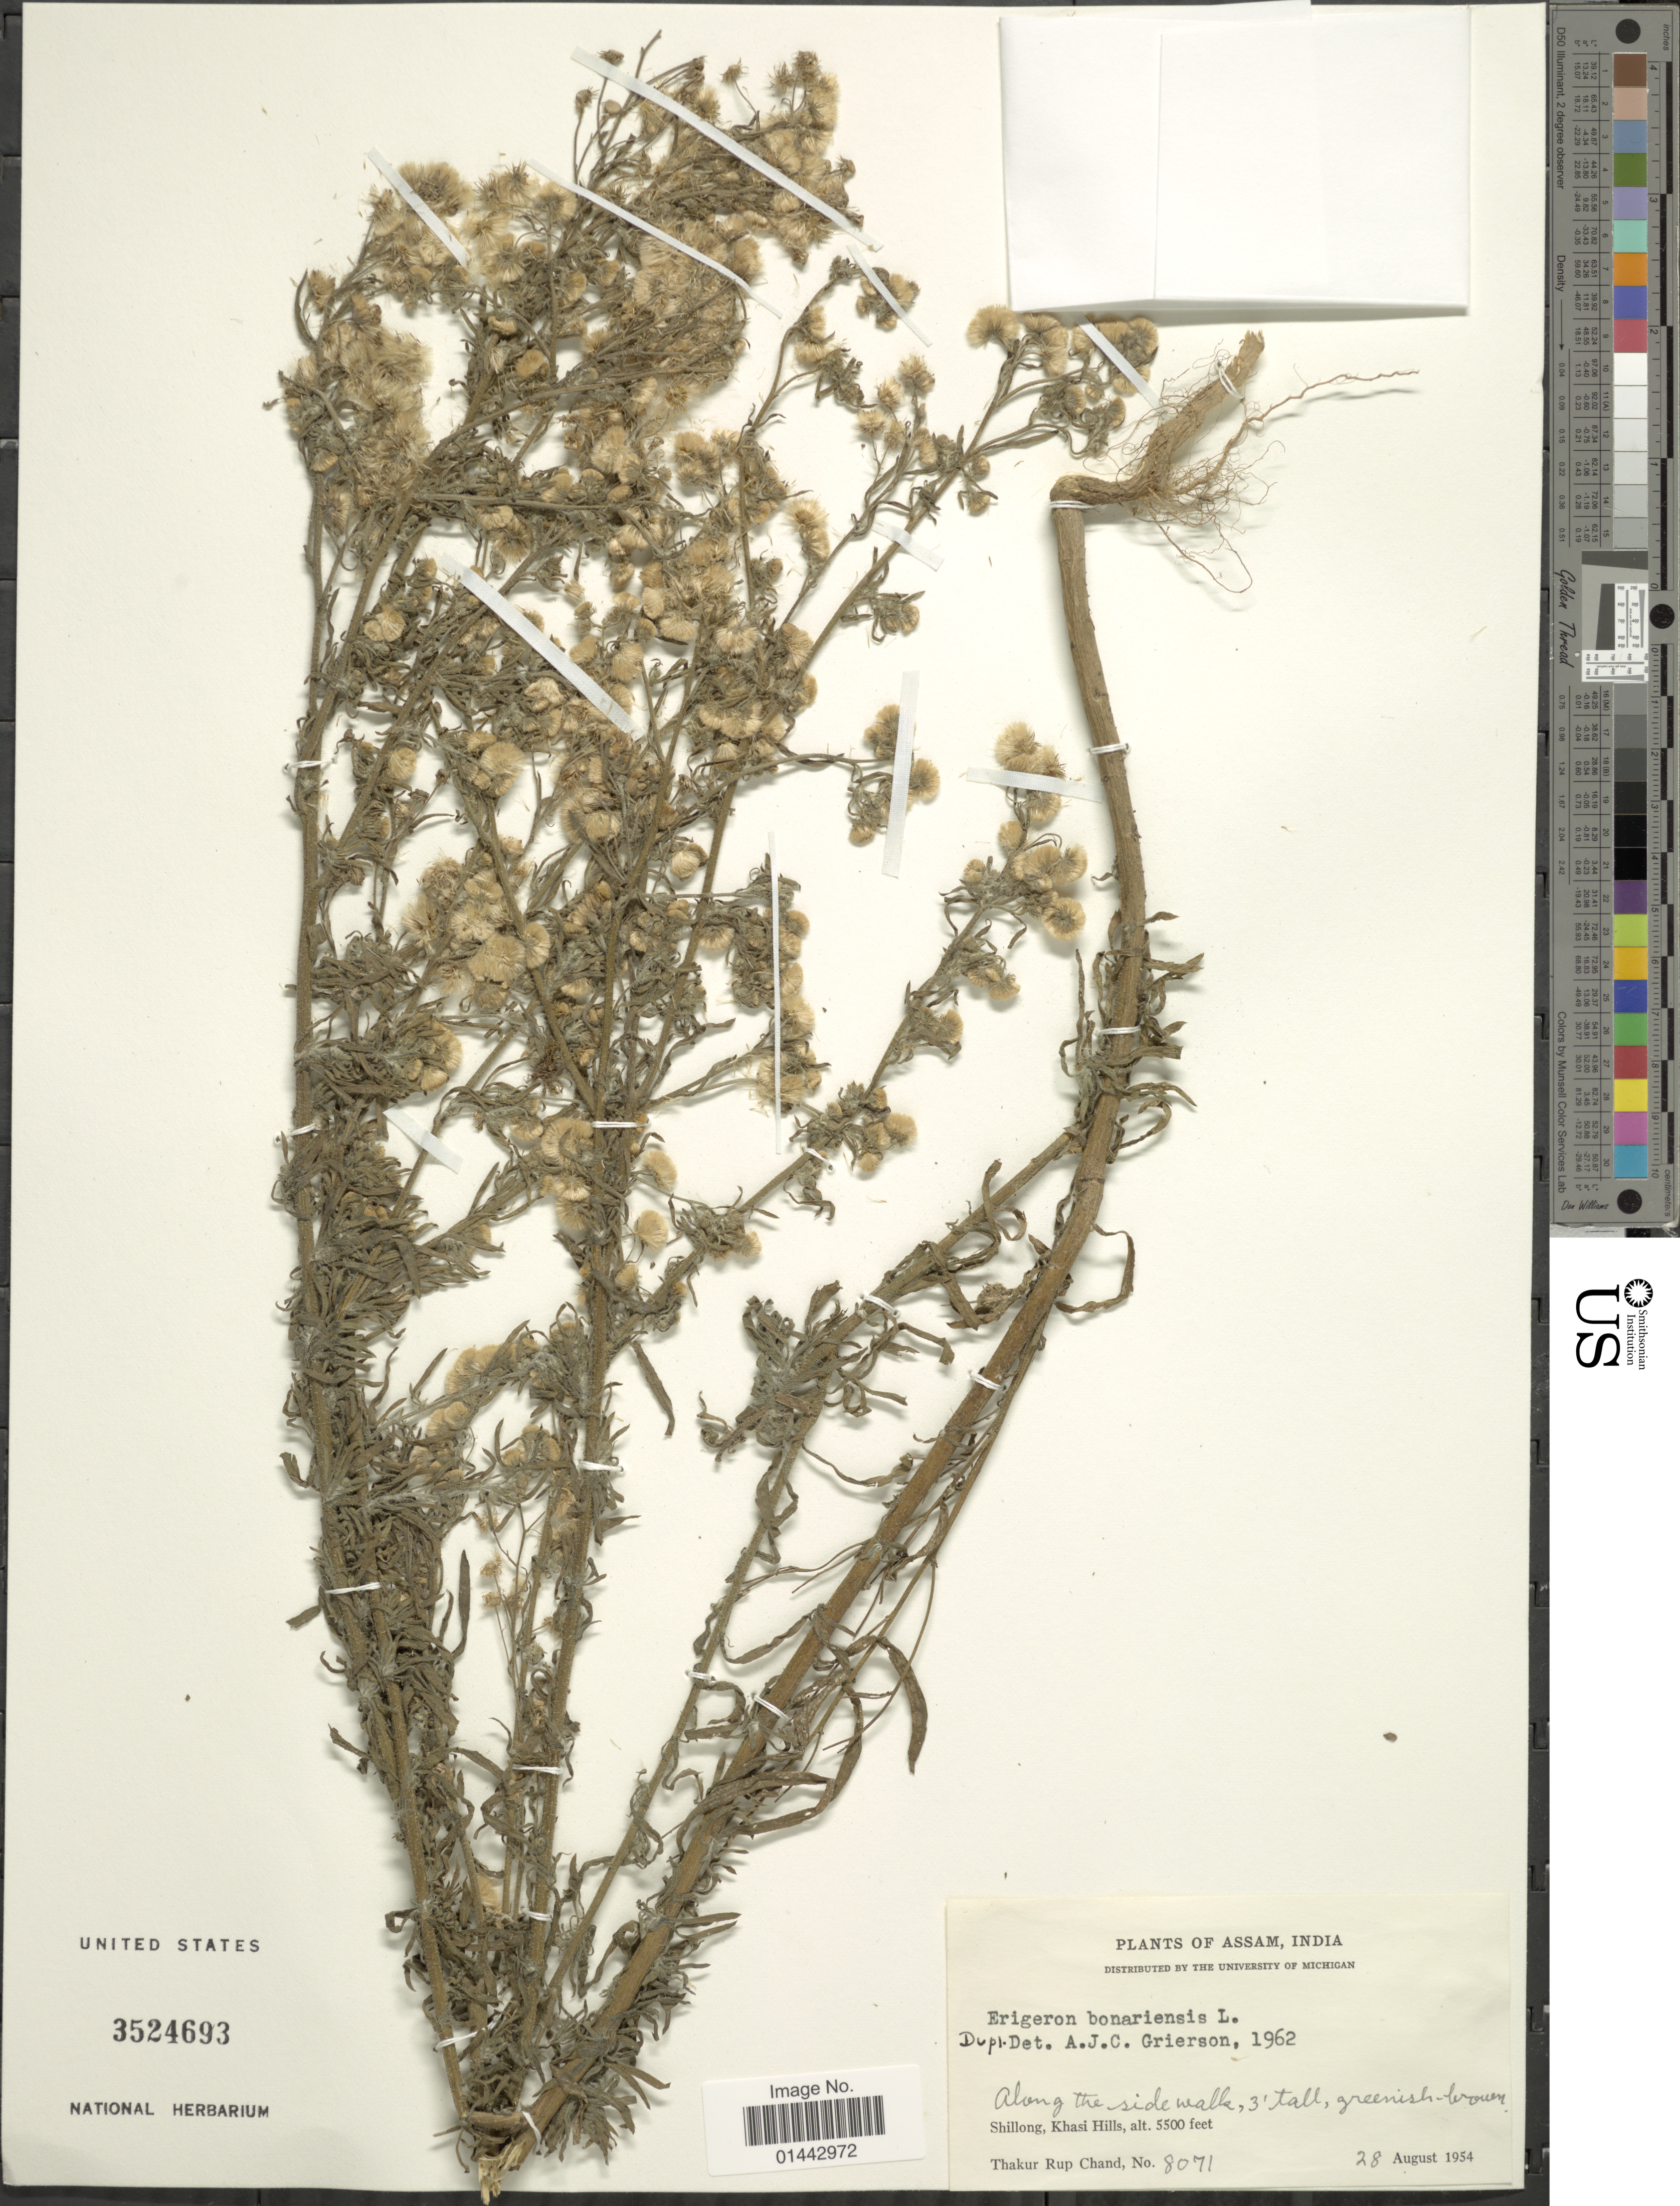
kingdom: Plantae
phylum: Tracheophyta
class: Magnoliopsida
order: Asterales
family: Asteraceae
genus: Erigeron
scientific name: Erigeron bonariensis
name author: L.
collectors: T. R. Chand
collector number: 8071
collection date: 1954-08-28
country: India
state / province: Meghalaya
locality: Along the side walk, Shillong, Khasi Hills.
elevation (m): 1676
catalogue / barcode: US 3524693